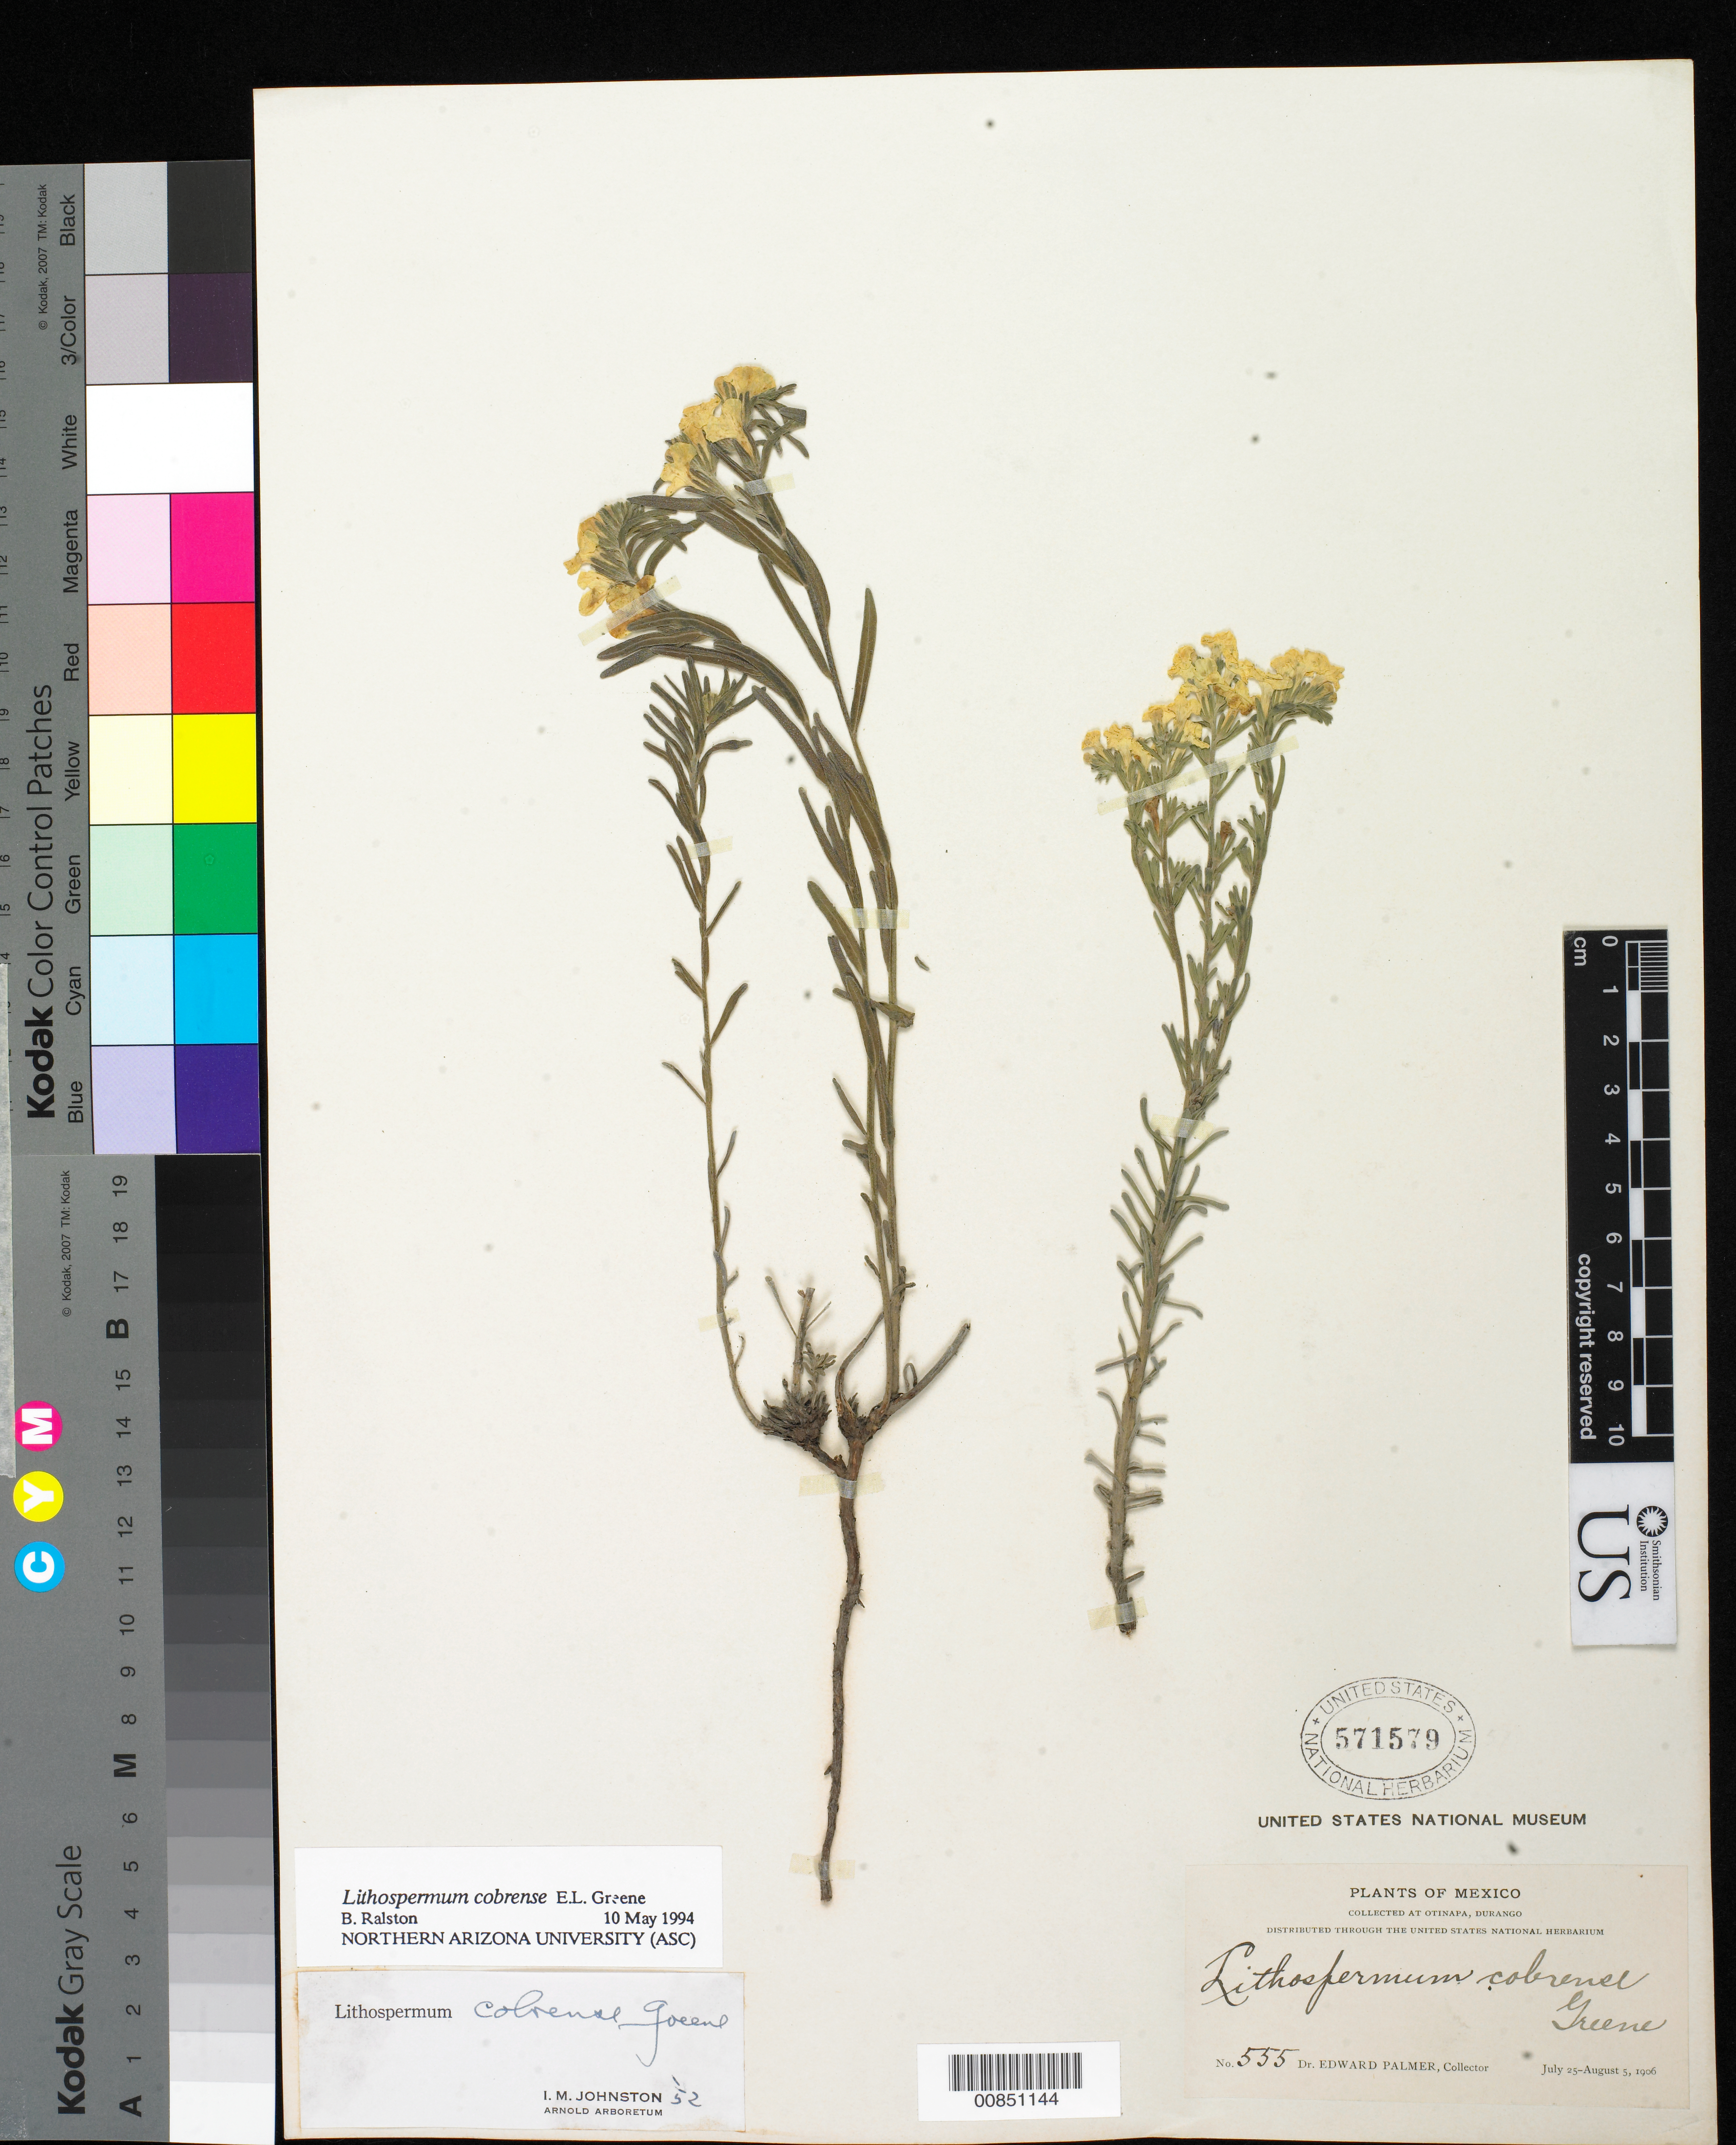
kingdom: Plantae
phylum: Tracheophyta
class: Magnoliopsida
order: Boraginales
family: Boraginaceae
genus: Lithospermum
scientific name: Lithospermum cobrense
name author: Greene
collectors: E. Palmer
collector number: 555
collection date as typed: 25 Jul 1906 to 05 Aug 1906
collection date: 1906-07-25/1906-08-05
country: Mexico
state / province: Durango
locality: Otinapa, Durango.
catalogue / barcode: US 571579